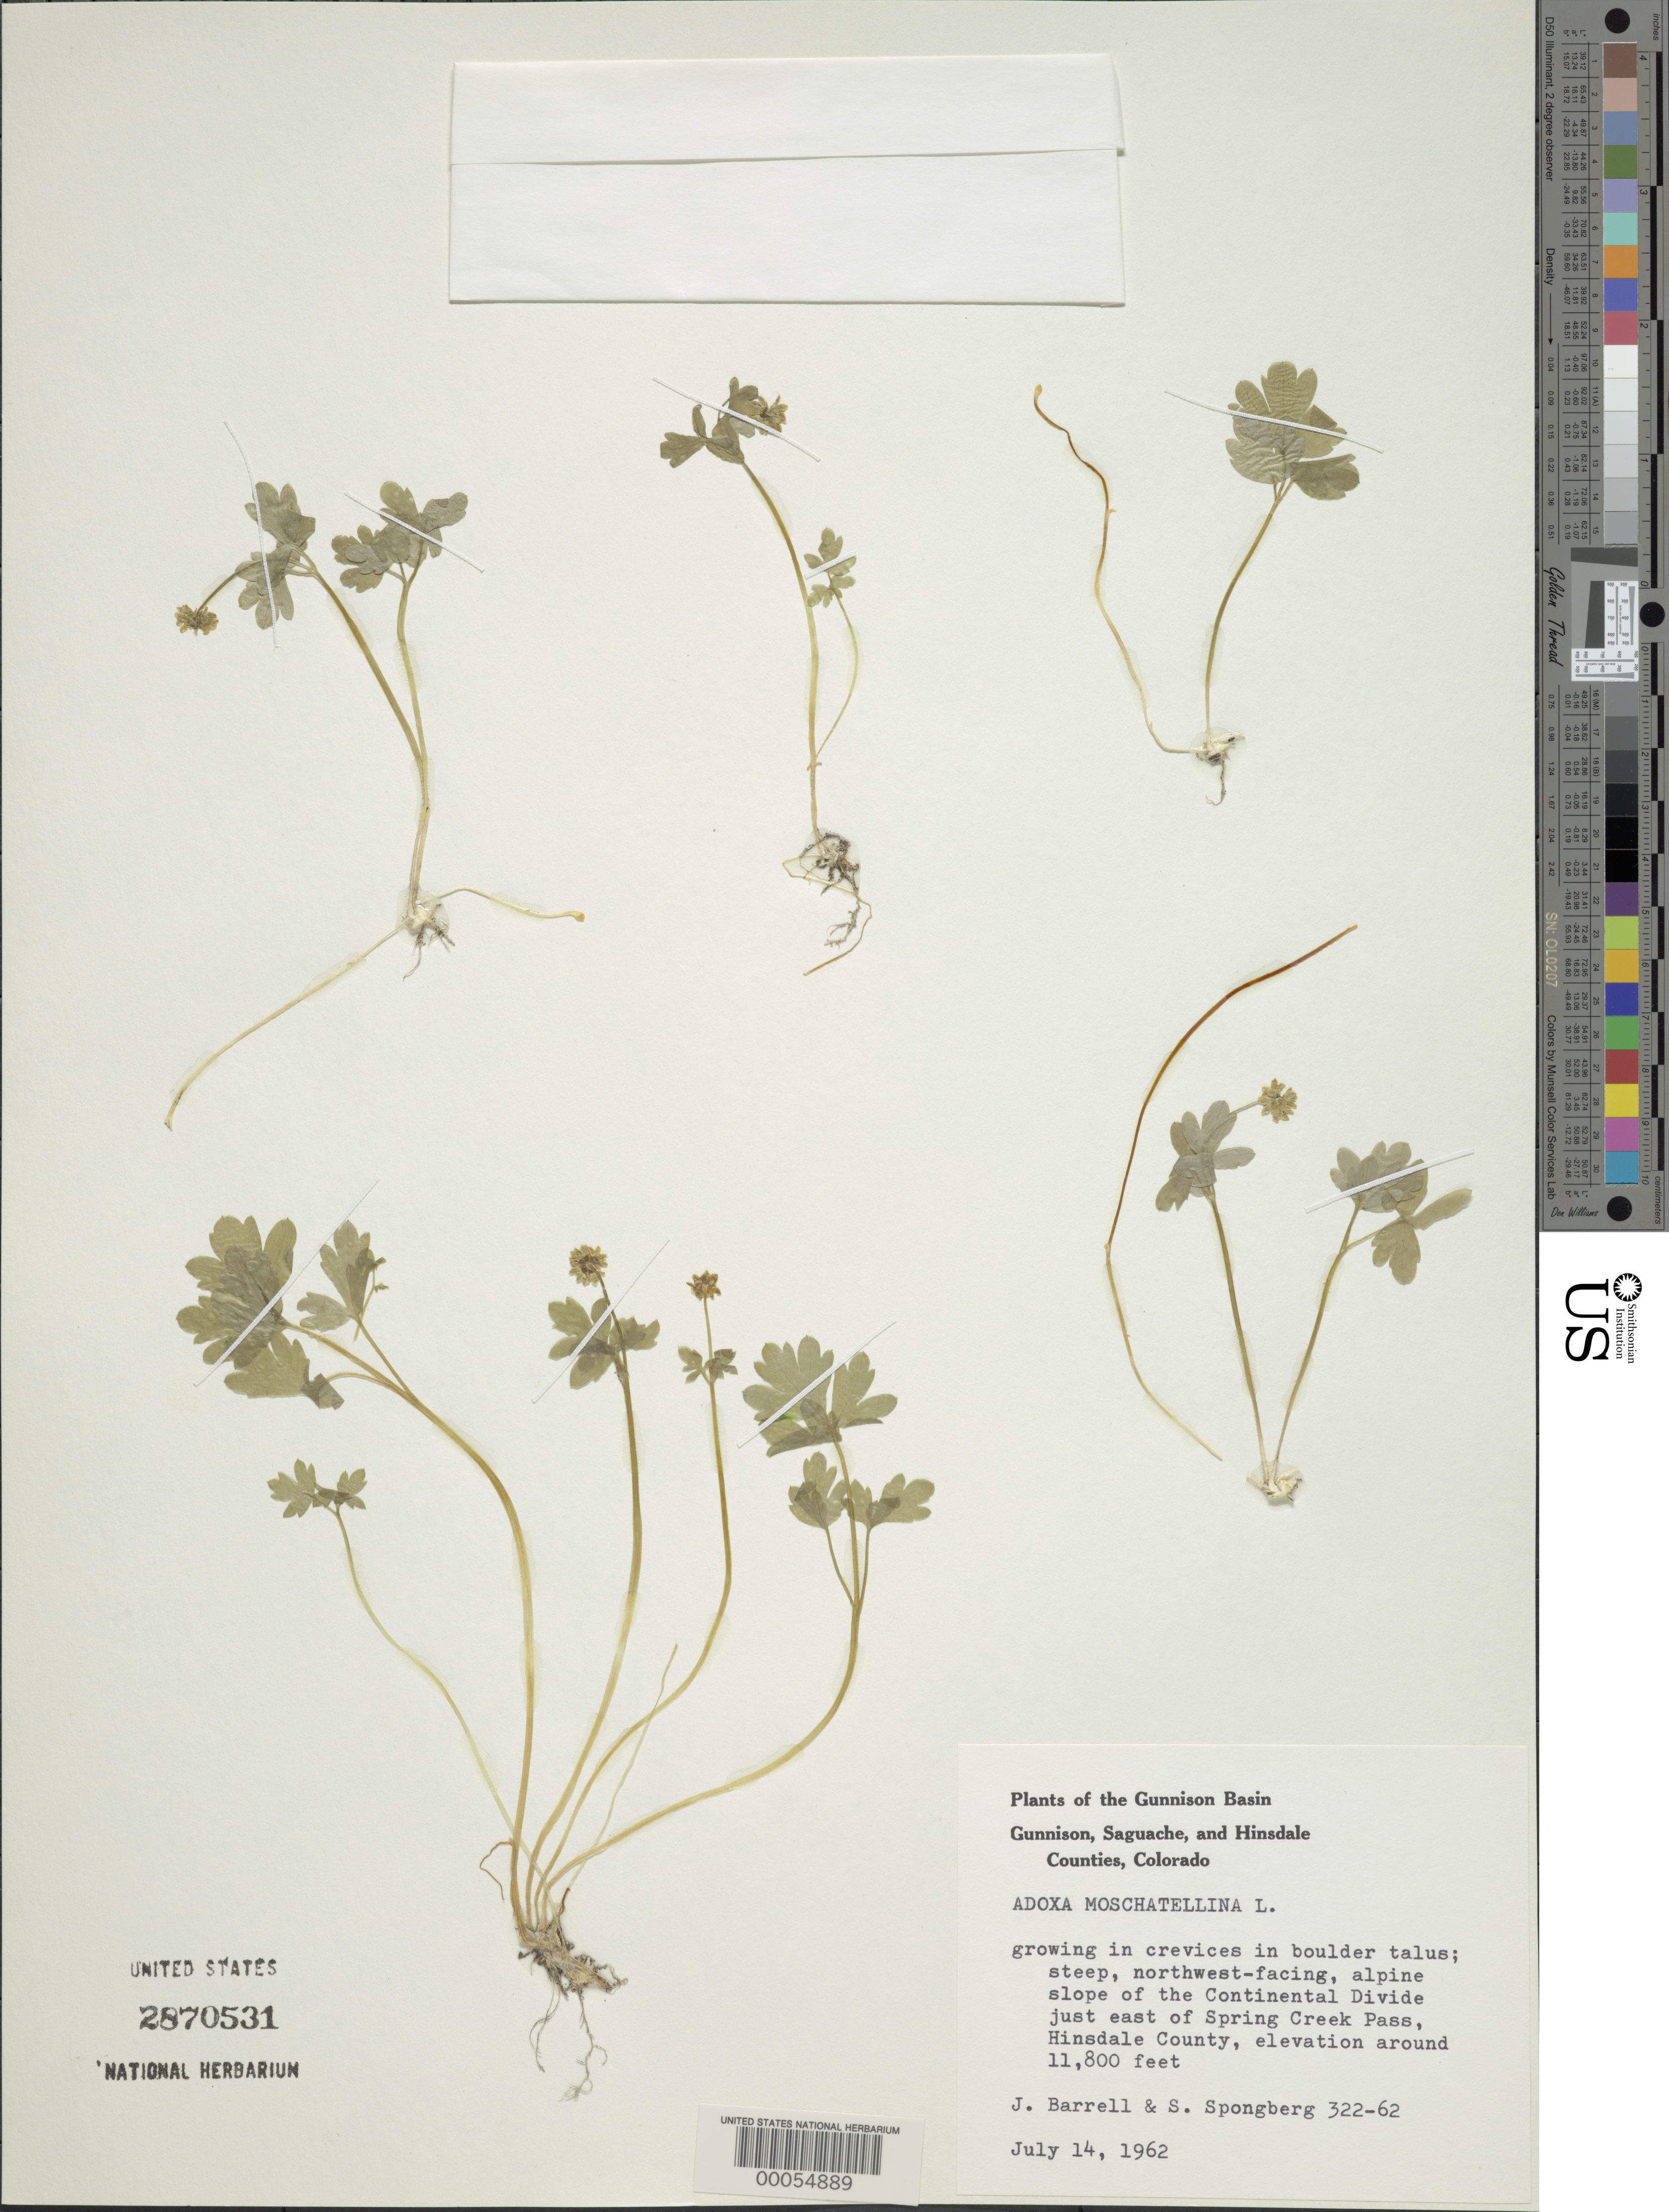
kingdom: Plantae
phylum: Tracheophyta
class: Magnoliopsida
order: Dipsacales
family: Viburnaceae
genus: Adoxa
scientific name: Adoxa moschatellina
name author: L.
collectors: J. Barrell & S. A.Spongberg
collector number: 322-62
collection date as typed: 14 Jul 1962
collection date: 1962-07-14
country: United States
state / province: Colorado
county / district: Hinsdale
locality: Continental divide just east of spring creek pass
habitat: Growing in crevices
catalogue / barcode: US 2870531